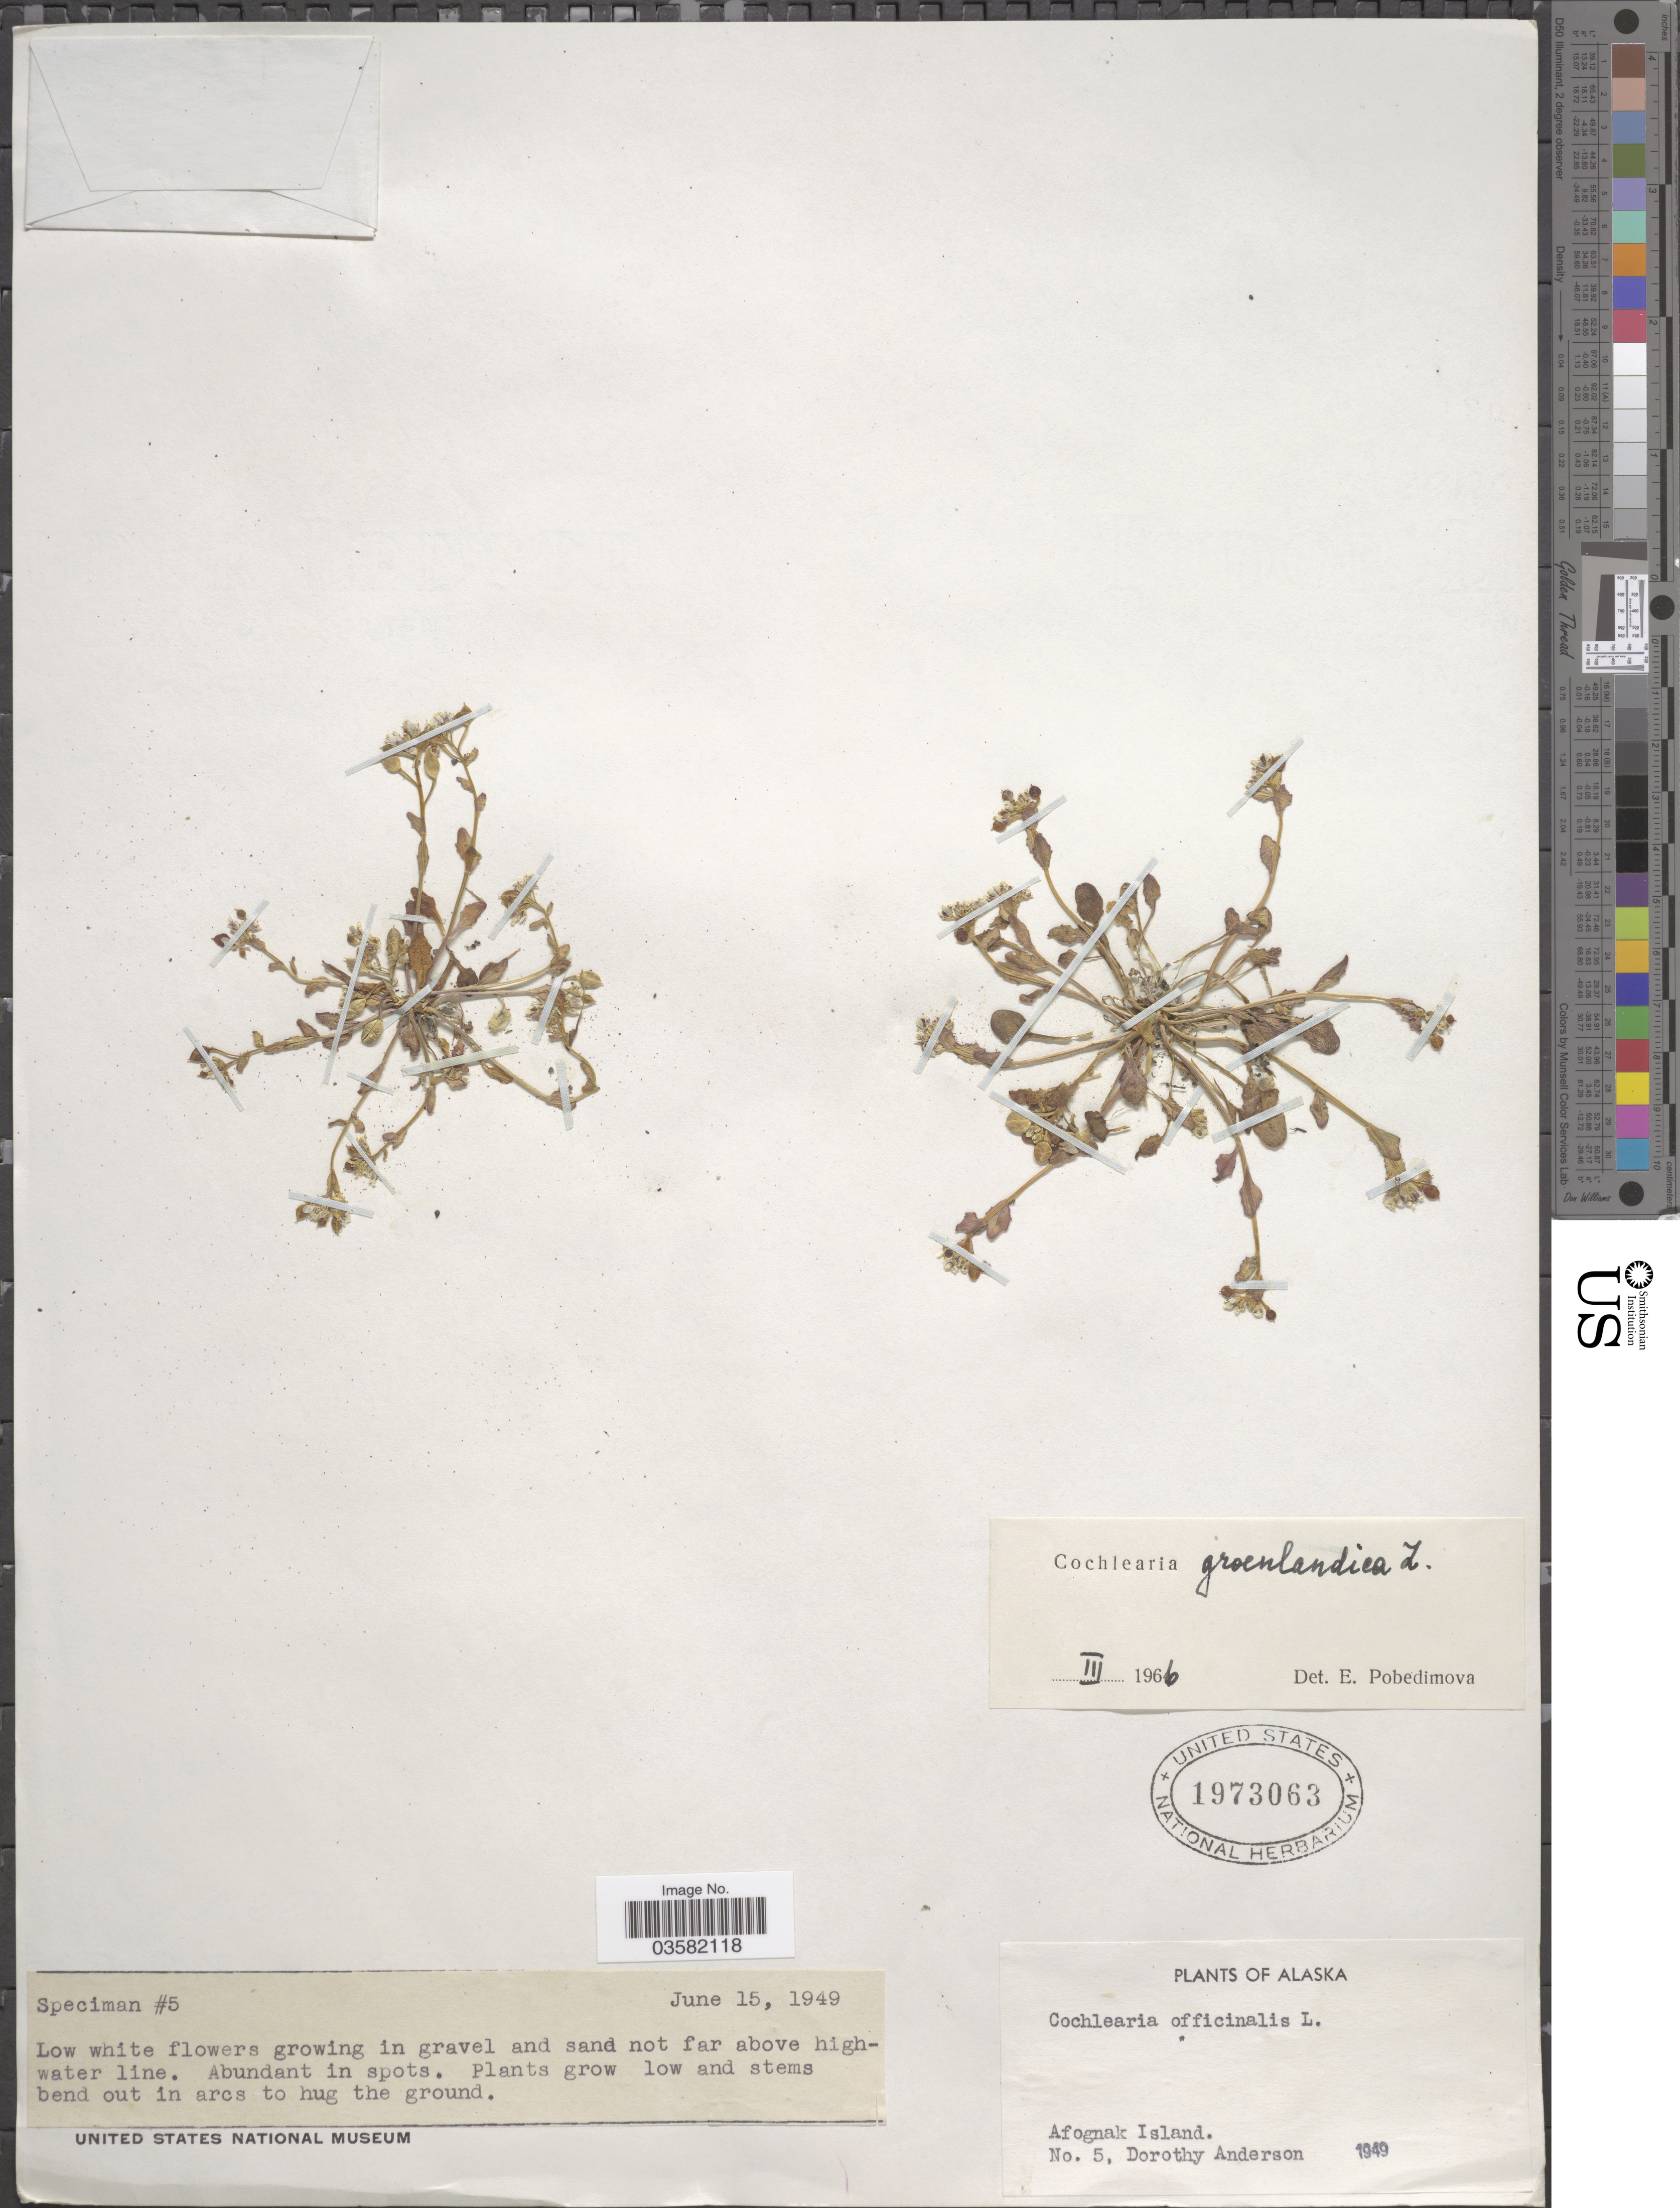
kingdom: Plantae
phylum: Tracheophyta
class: Magnoliopsida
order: Brassicales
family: Brassicaceae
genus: Cochlearia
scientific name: Cochlearia groenlandica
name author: L.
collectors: D. Anderson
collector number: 5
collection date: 1949-06-15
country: United States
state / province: Alaska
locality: Afognak Island.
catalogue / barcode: US 1973063